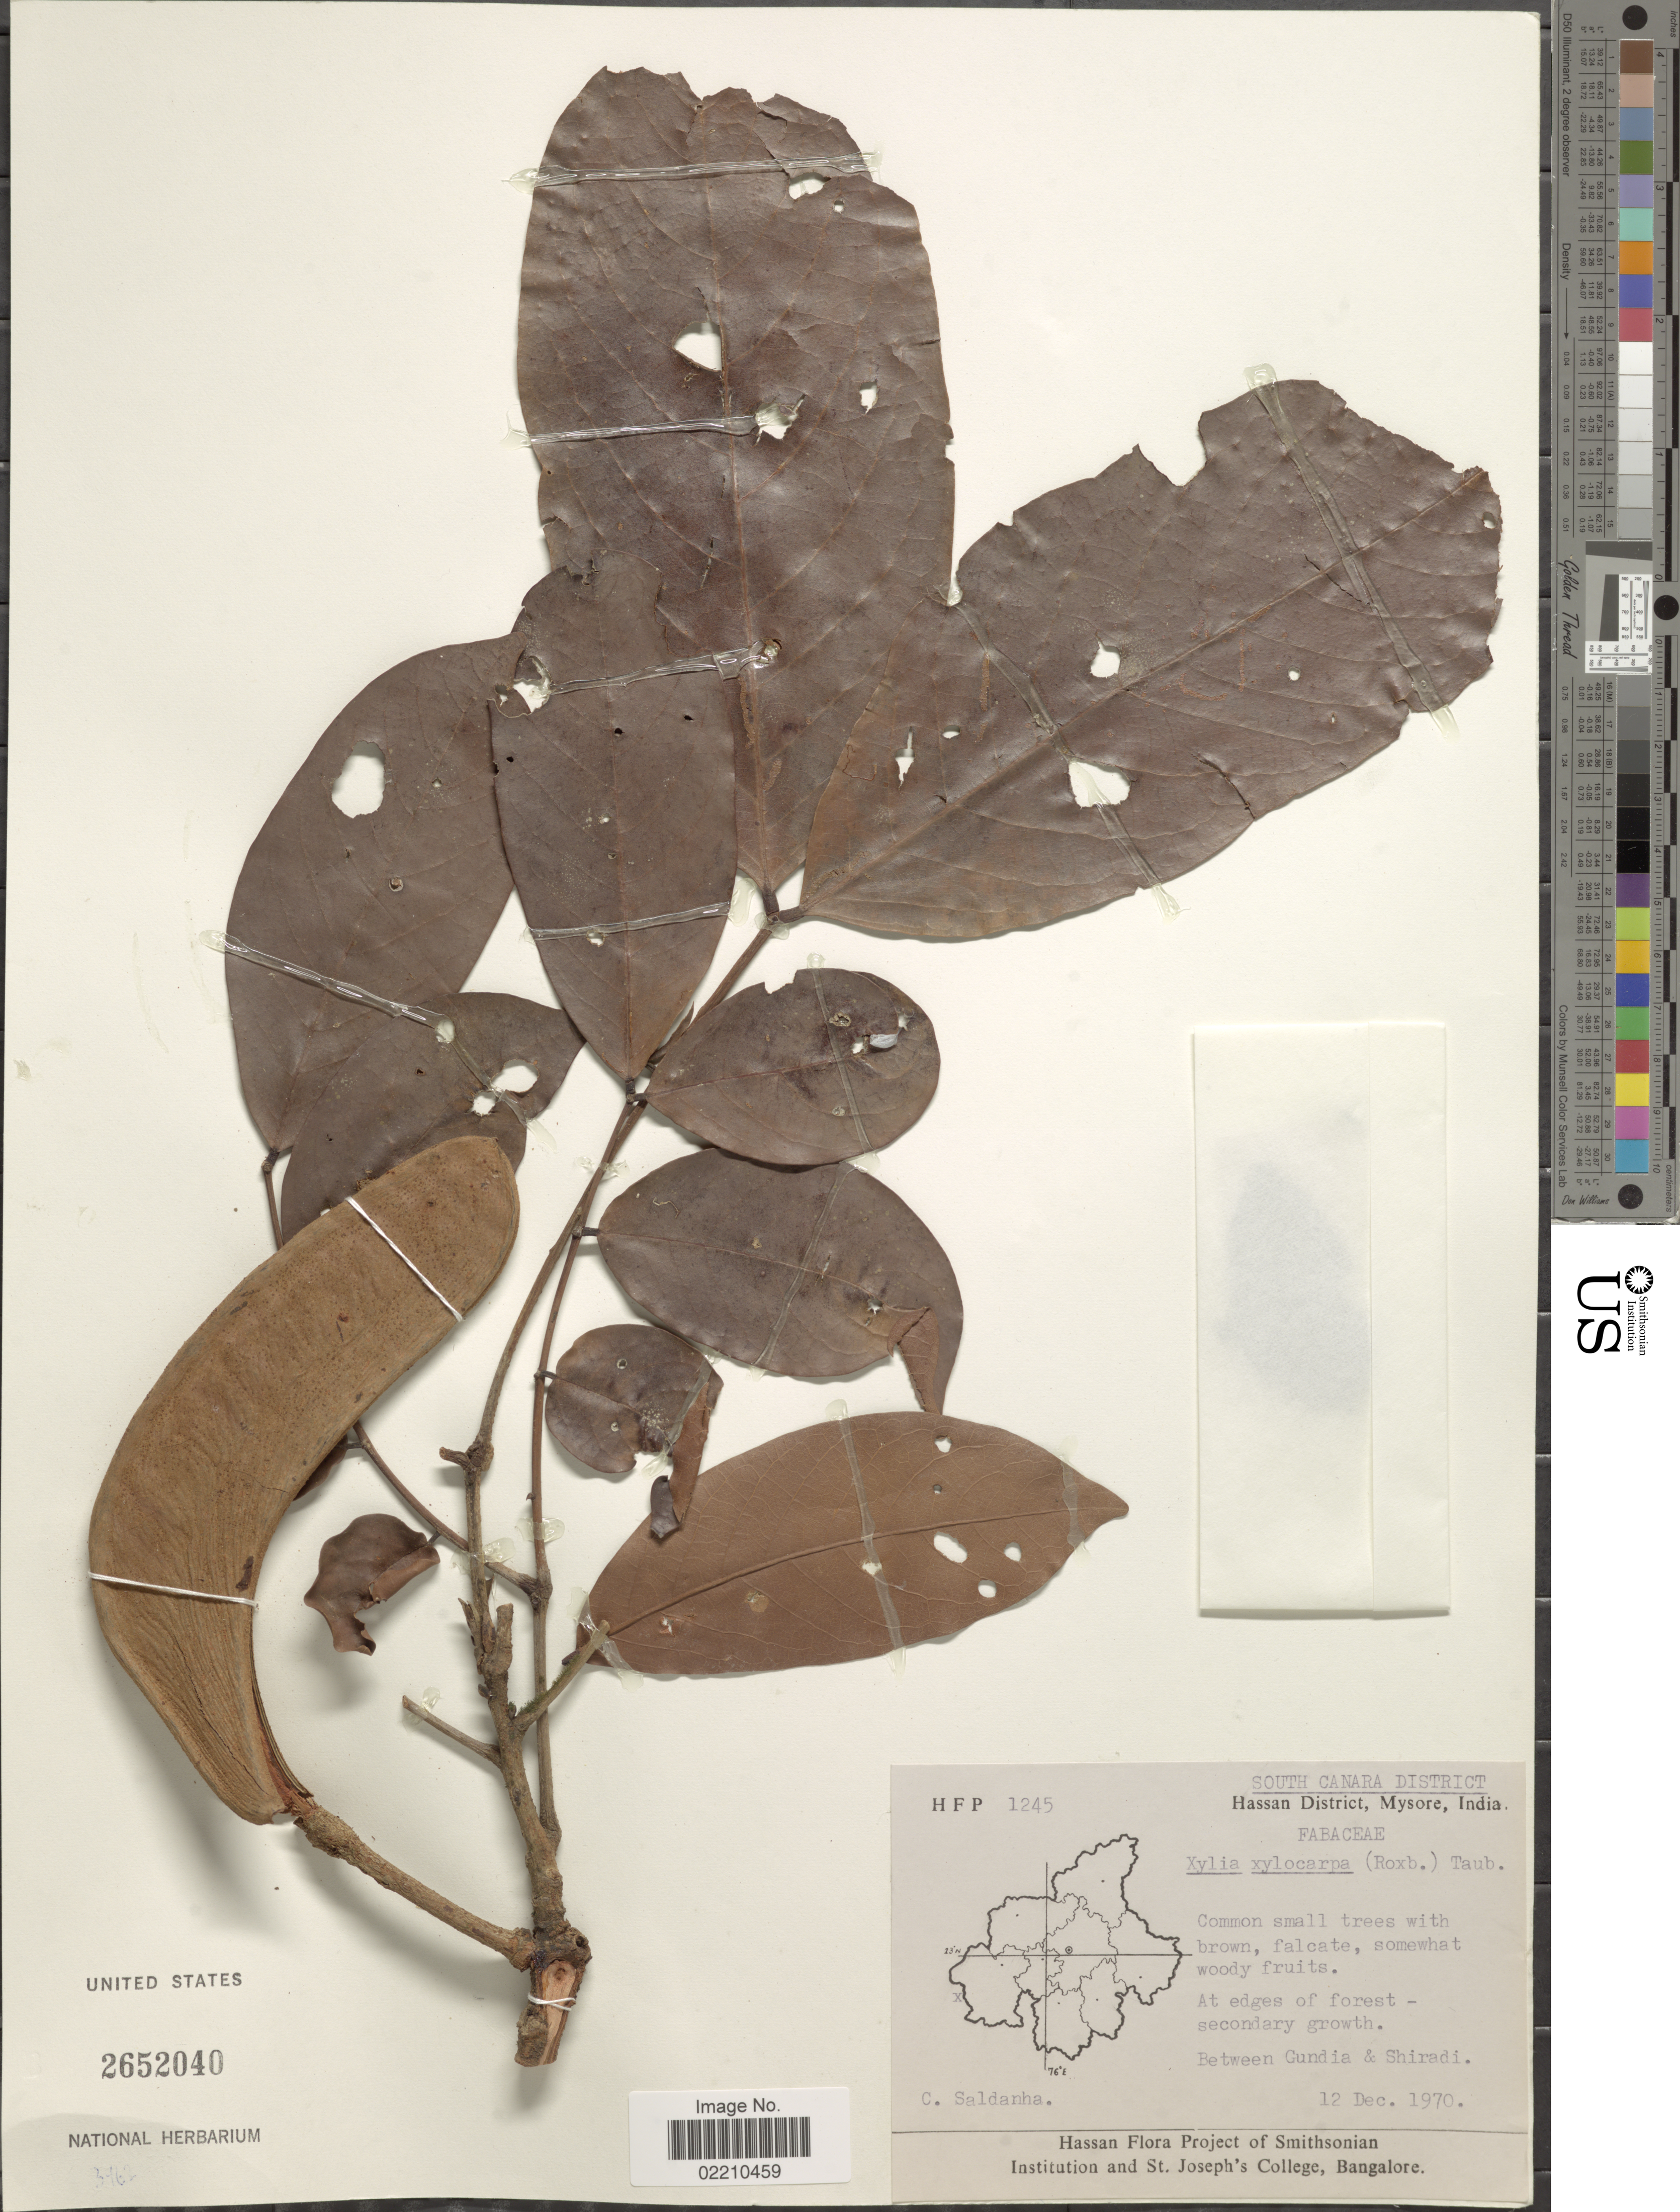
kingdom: Plantae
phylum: Tracheophyta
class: Magnoliopsida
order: Fabales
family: Fabaceae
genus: Xylia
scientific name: Xylia xylocarpa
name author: (Roxb.) W.L. Theob.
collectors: C. Saldanha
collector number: HFP 1245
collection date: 1970-12-12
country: India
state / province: Karnataka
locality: South Canara District, Hassan District, Mysore, At edges of forest - secondary growth, between Gundia & Shiradi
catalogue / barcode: US 2652040